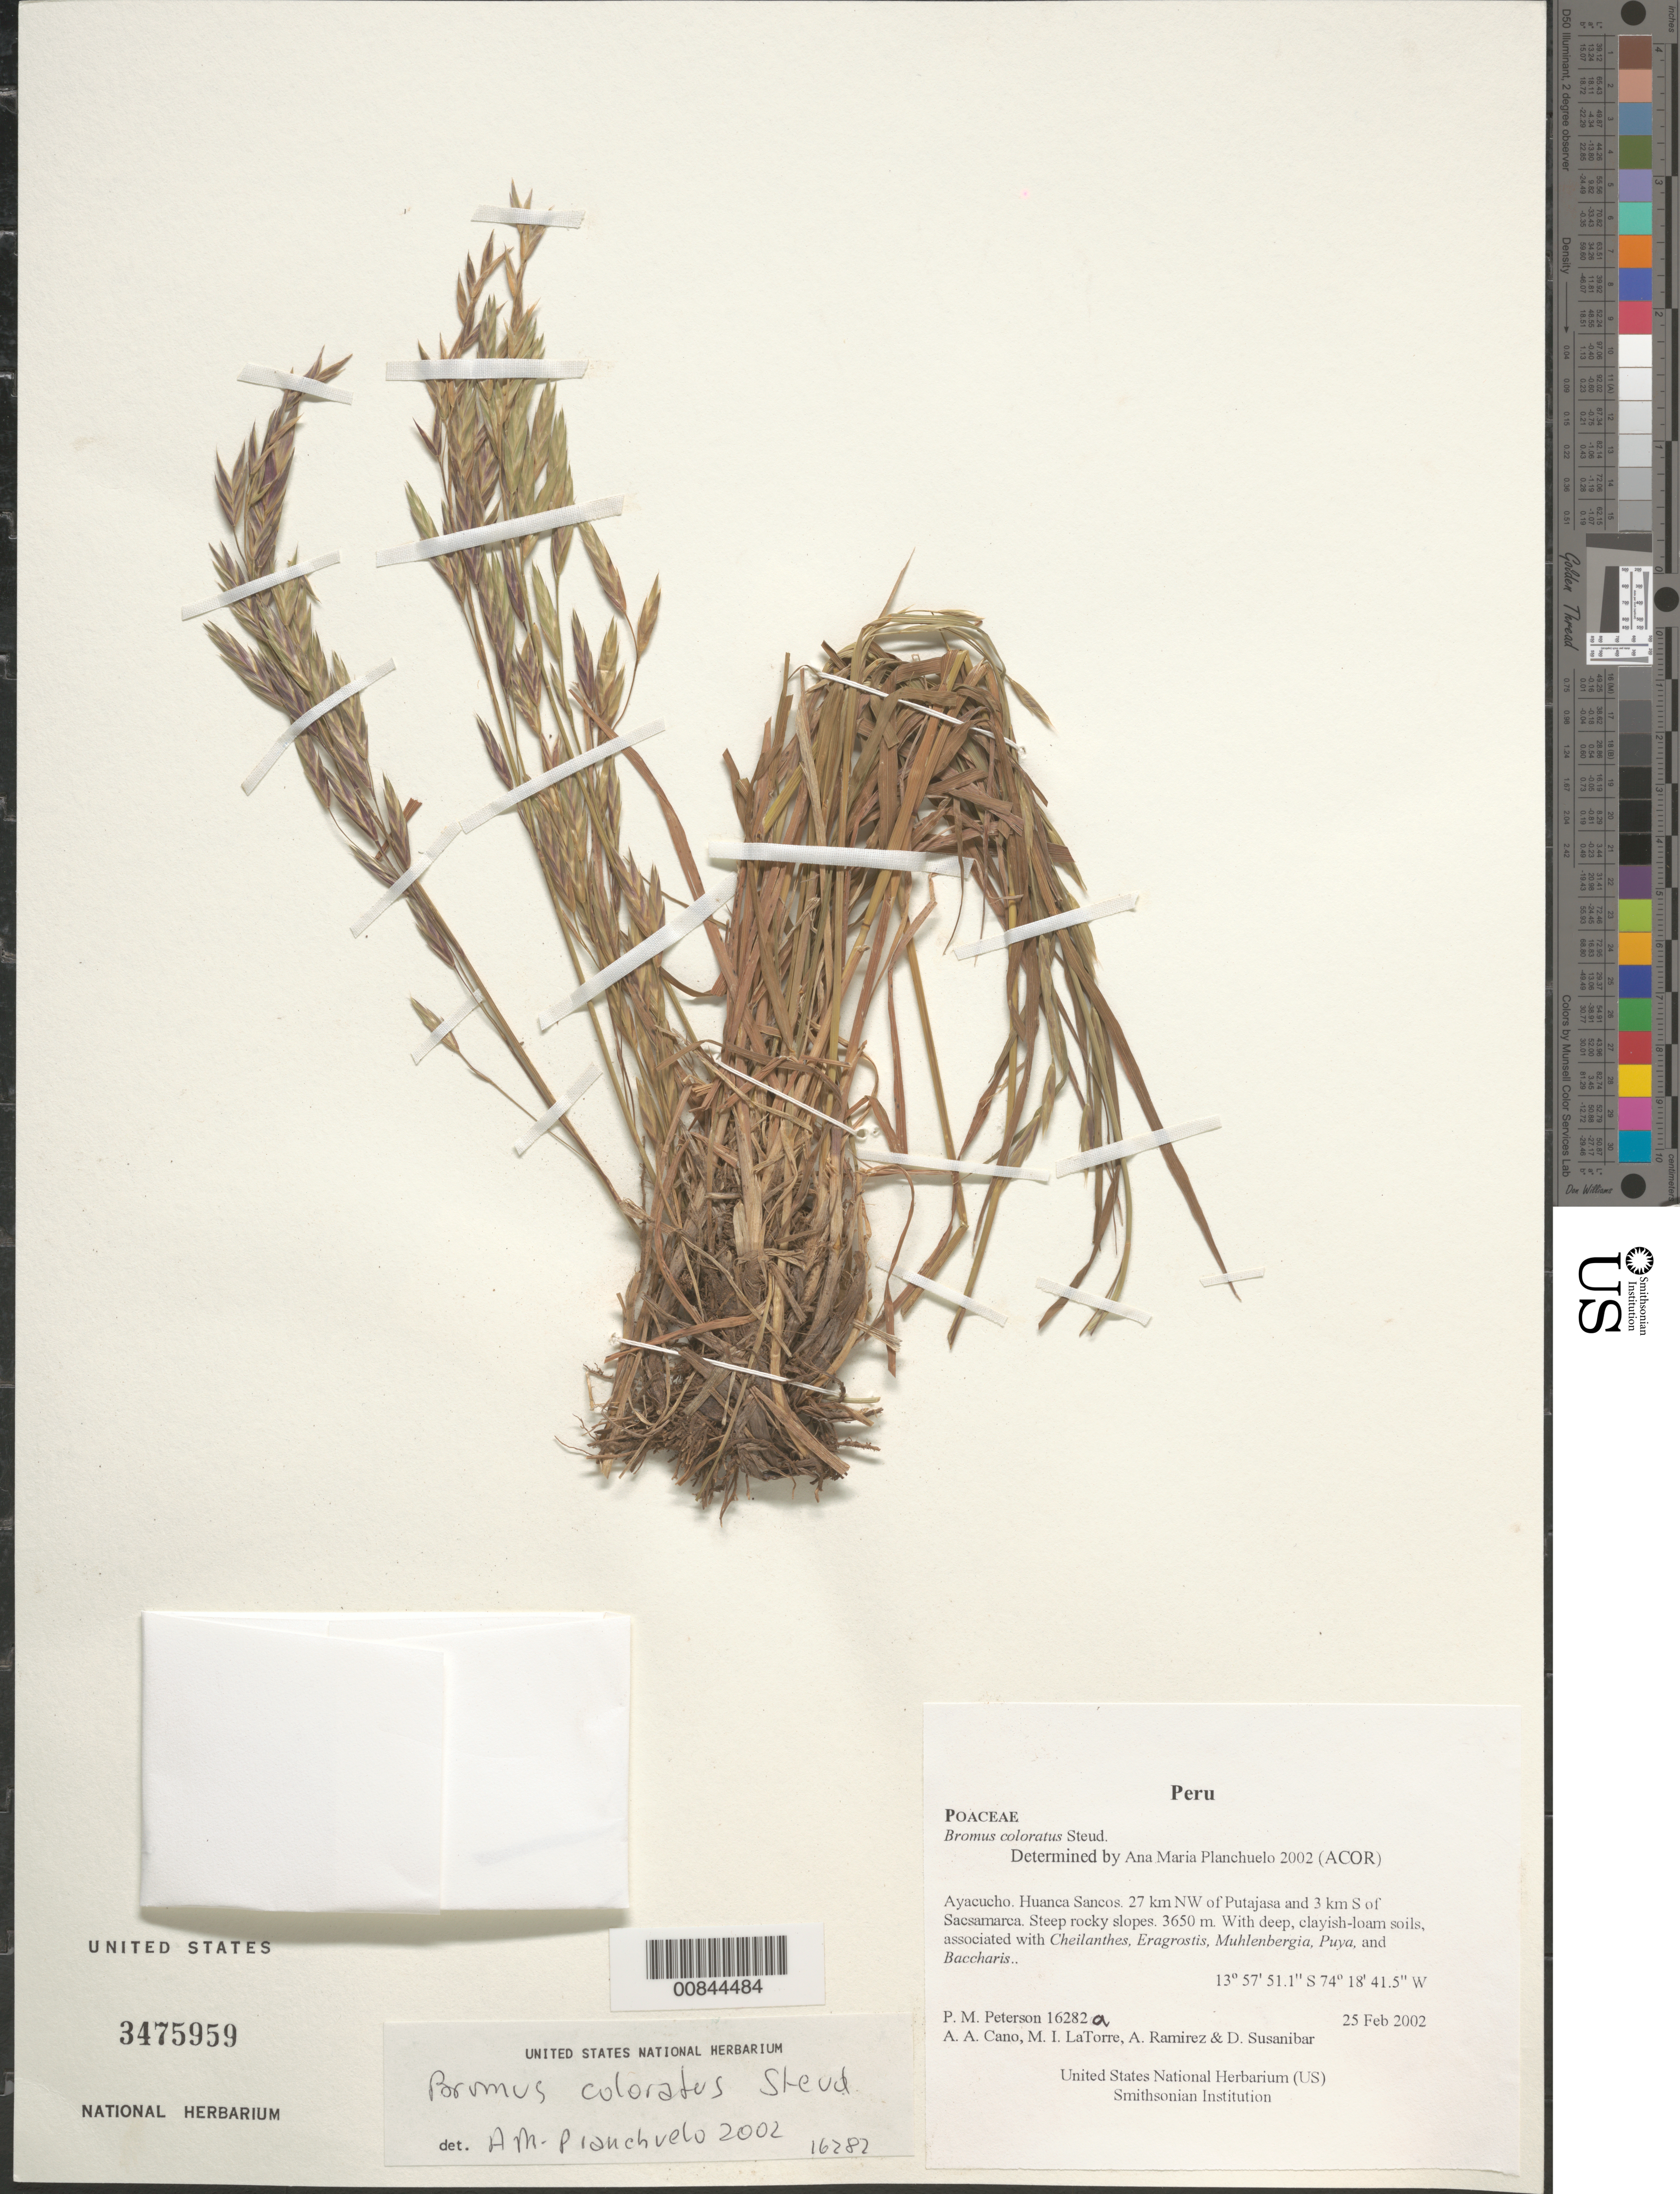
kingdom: Plantae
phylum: Tracheophyta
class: Liliopsida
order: Poales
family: Poaceae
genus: Bromus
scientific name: Bromus coloratus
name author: Steud.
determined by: Planchuelo, A. M.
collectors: P. M. Peterson, A. Cano, M. I. La Torre, A. Ramírez & D. Susanibar Cruz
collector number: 16282 a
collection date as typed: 25 Feb 2002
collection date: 2002-02-25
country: Peru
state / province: Ayacucho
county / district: Huanca Sancos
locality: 27 km NW of Putajasa and 3 km S of Sacsamarca. Steep rocky slopes.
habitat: With deep, clayish-loam soils, associated with ~Cheilanthes, Eragrostis, Muhlenbergia, Puya, and Baccharis~.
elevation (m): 3650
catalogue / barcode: US 3475959